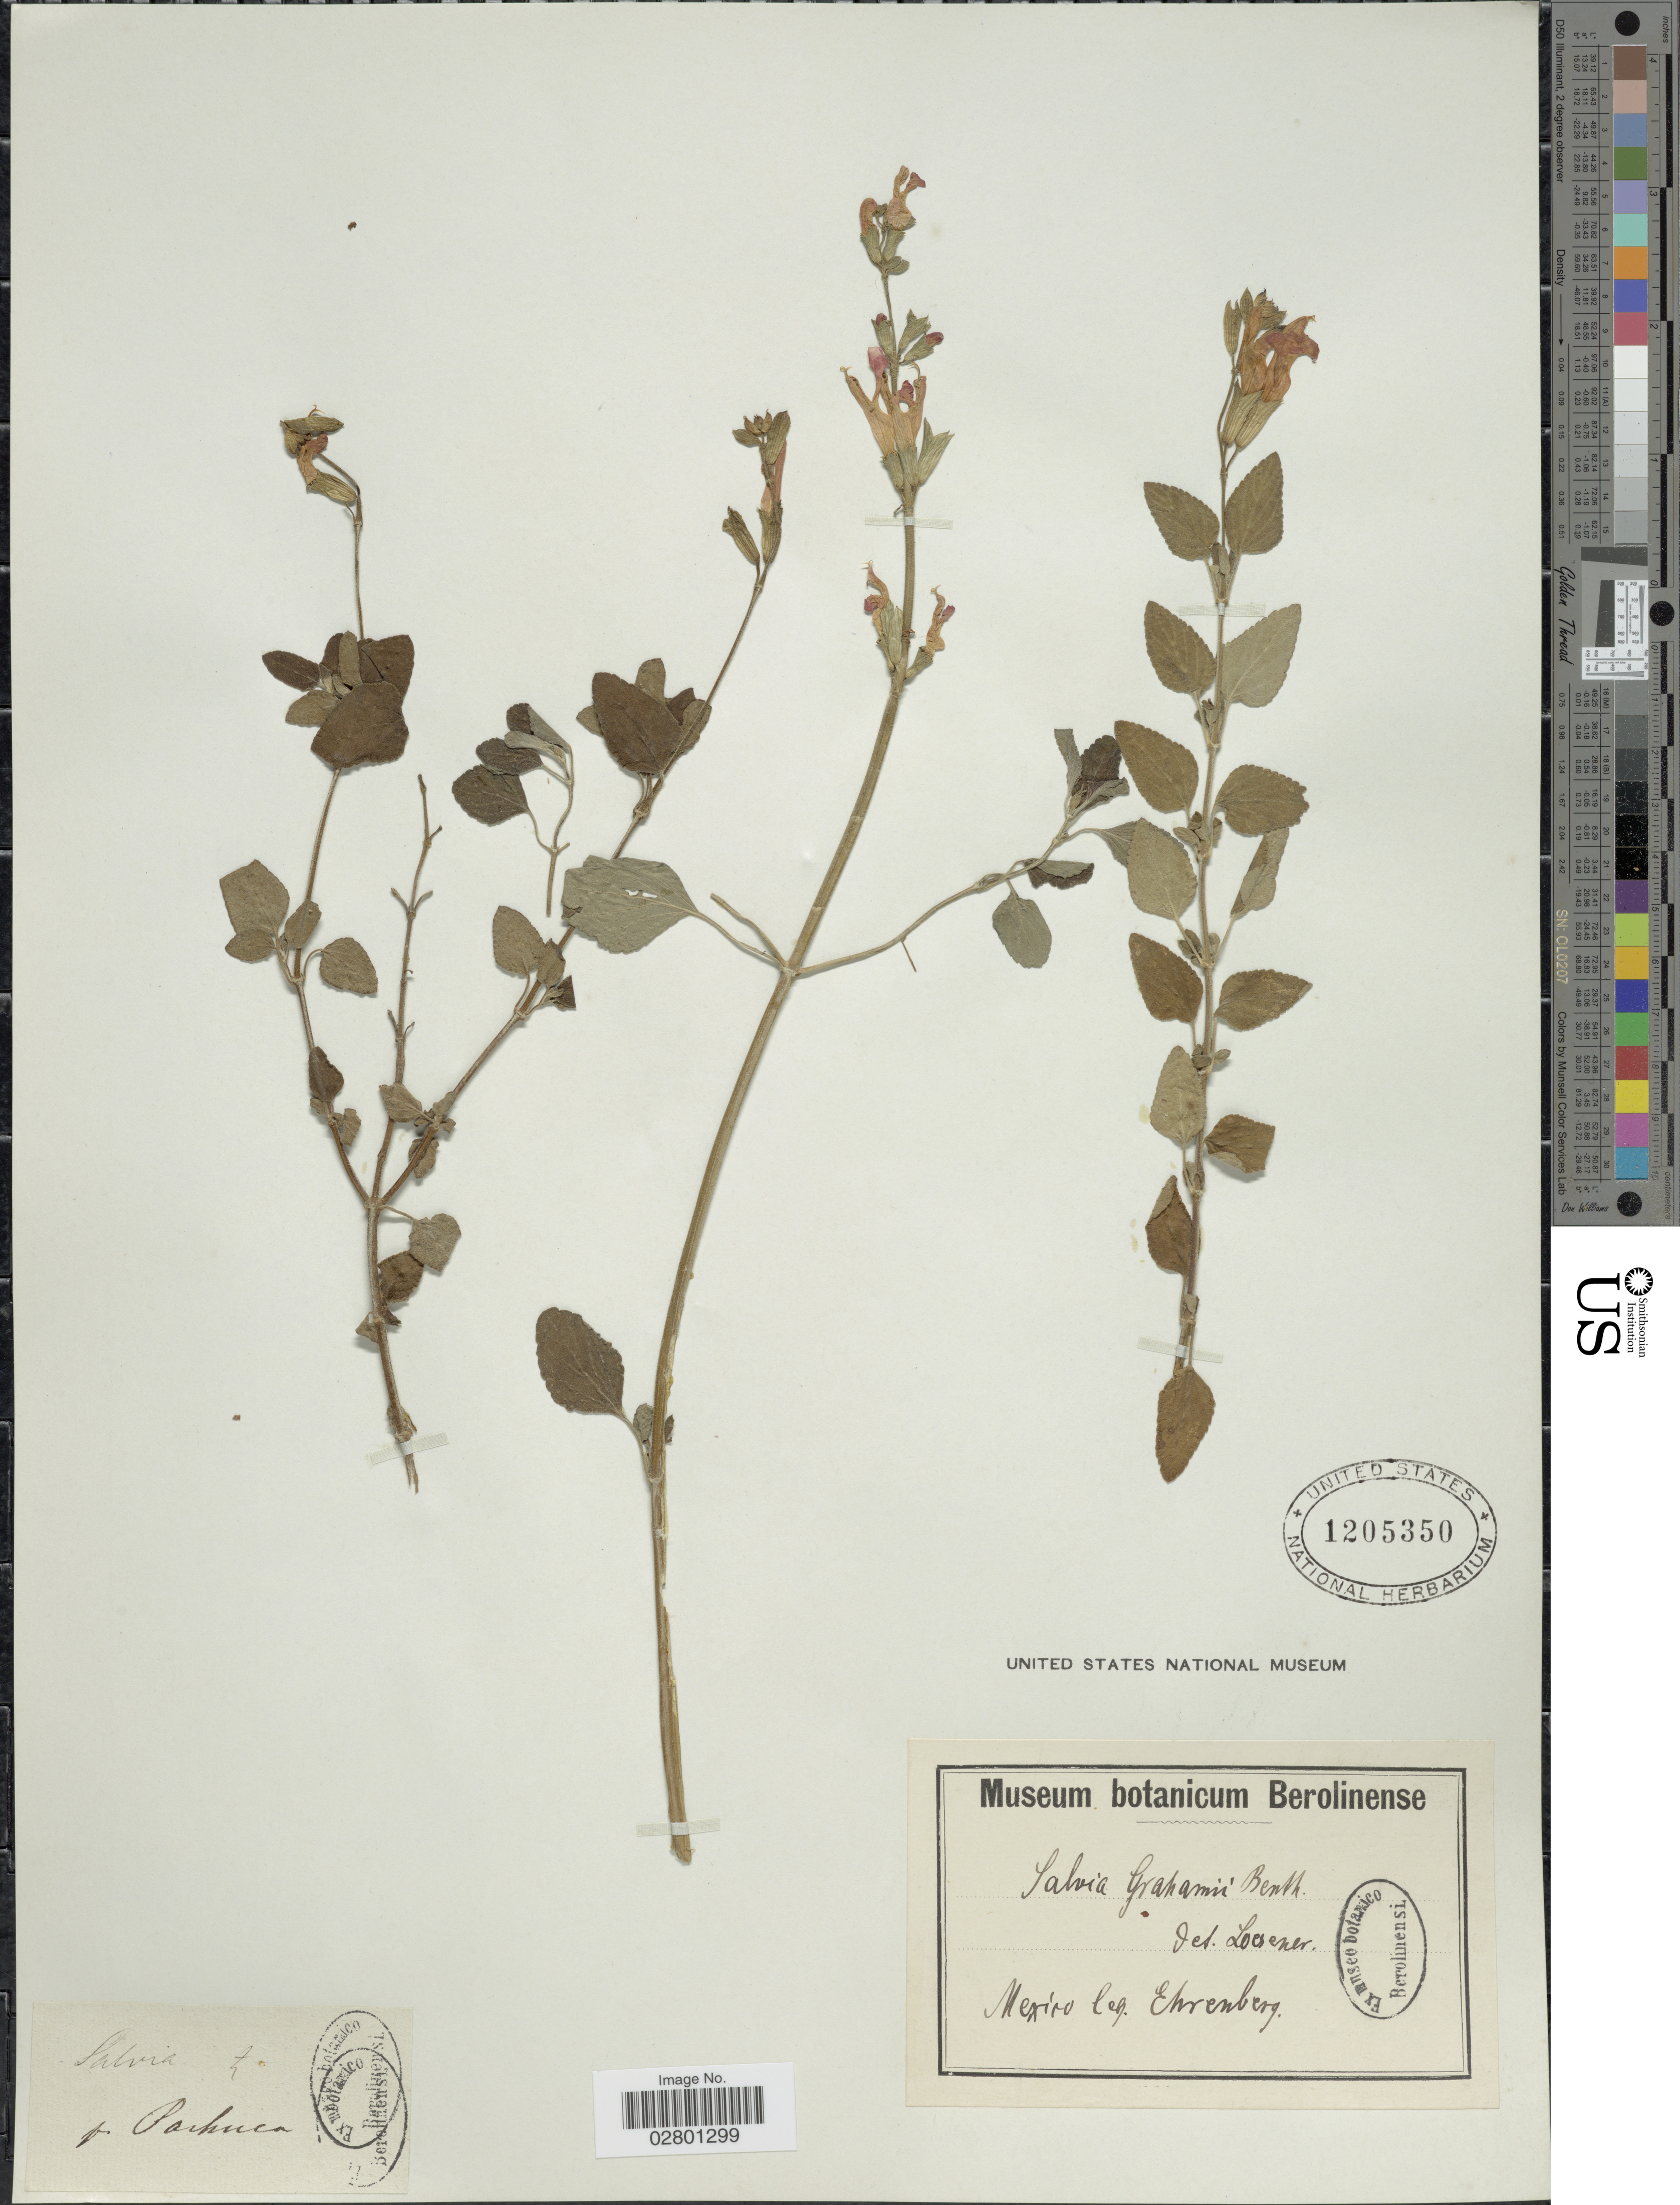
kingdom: Plantae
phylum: Tracheophyta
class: Magnoliopsida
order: Lamiales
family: Lamiaceae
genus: Salvia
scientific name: Salvia grahami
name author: Benth.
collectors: -. Ehrenberg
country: Mexico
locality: P. Pachuca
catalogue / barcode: US 1205350